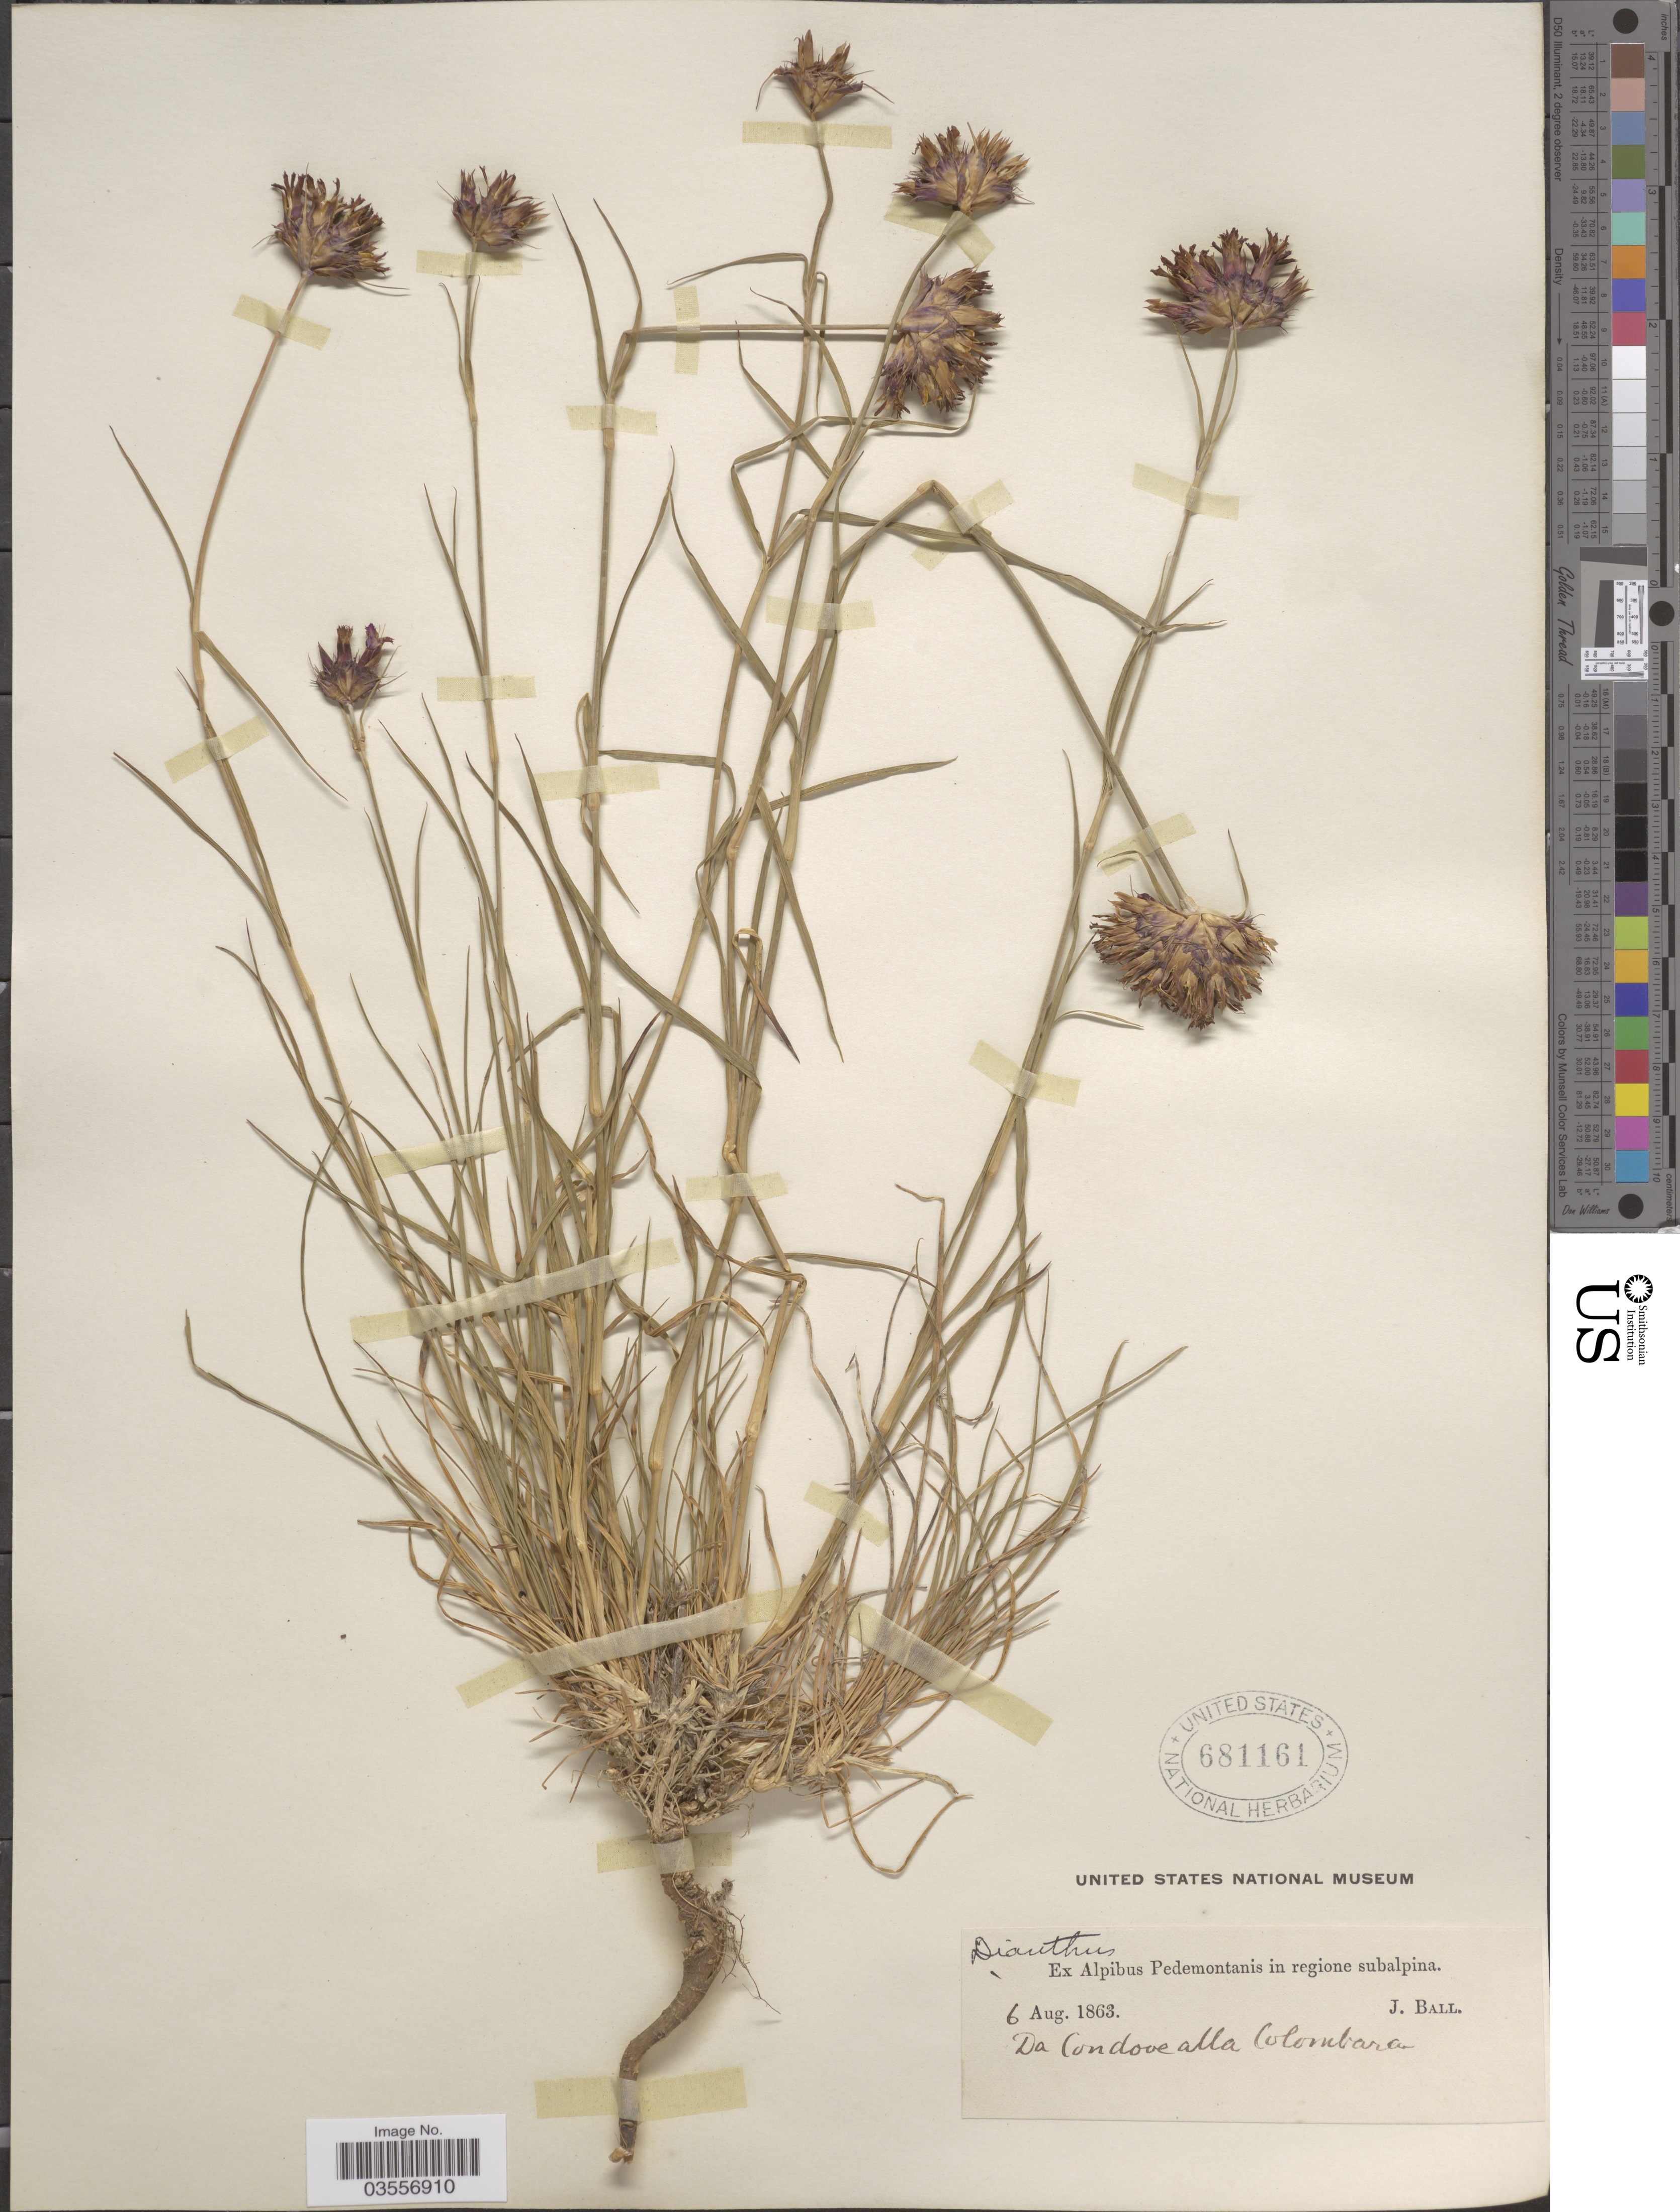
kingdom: Plantae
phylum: Tracheophyta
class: Magnoliopsida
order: Caryophyllales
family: Caryophyllaceae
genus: Dianthus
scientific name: Dianthus sp.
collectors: J. Ball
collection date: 1863-08-06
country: Italy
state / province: Piedmont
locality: Ex Alpibus Pedemontanis in regione subalpina. Da Condove alla Colombara.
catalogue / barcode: US 681161